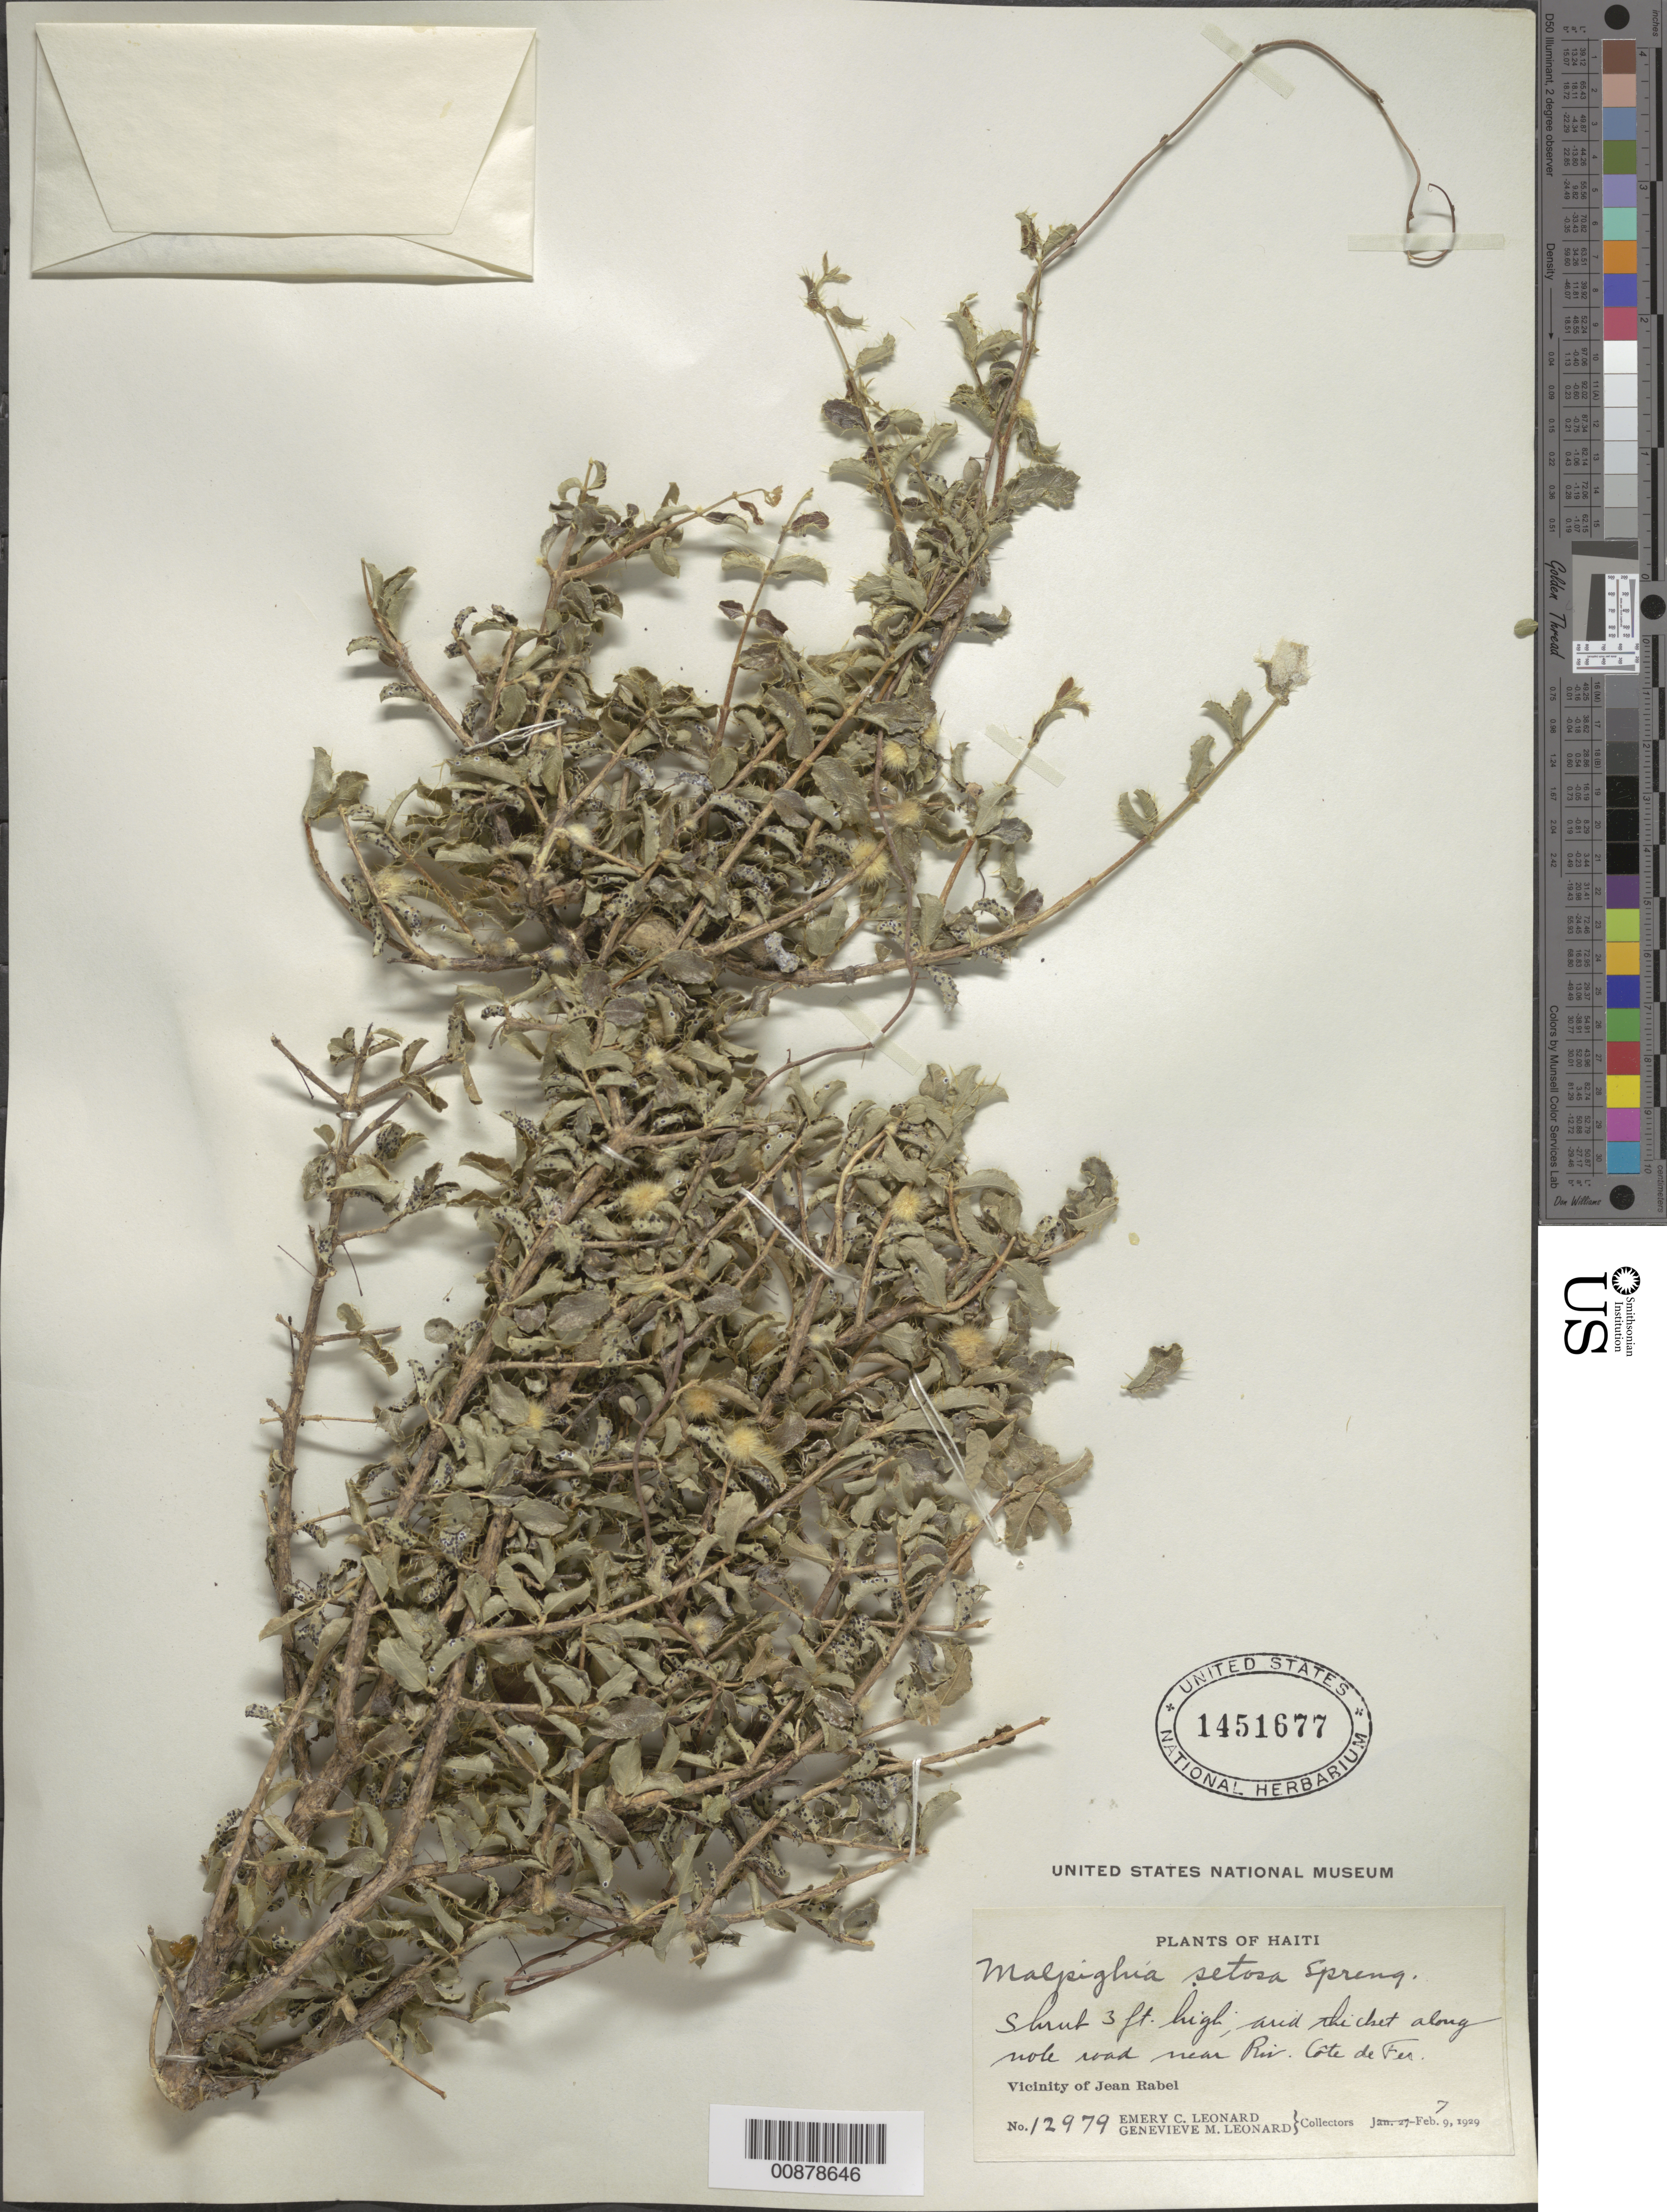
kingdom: Plantae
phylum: Tracheophyta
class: Magnoliopsida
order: Malpighiales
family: Malpighiaceae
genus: Malpighia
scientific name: Malpighia setosa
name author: Spreng.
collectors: E. C. Leonard & G. M. Leonard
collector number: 12979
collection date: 1929-02-07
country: Haiti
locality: Arid thicket along mole [interpreted] road near Riv. Côte de Fer. Vicinity of Jean Rabel.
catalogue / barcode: US 1451677